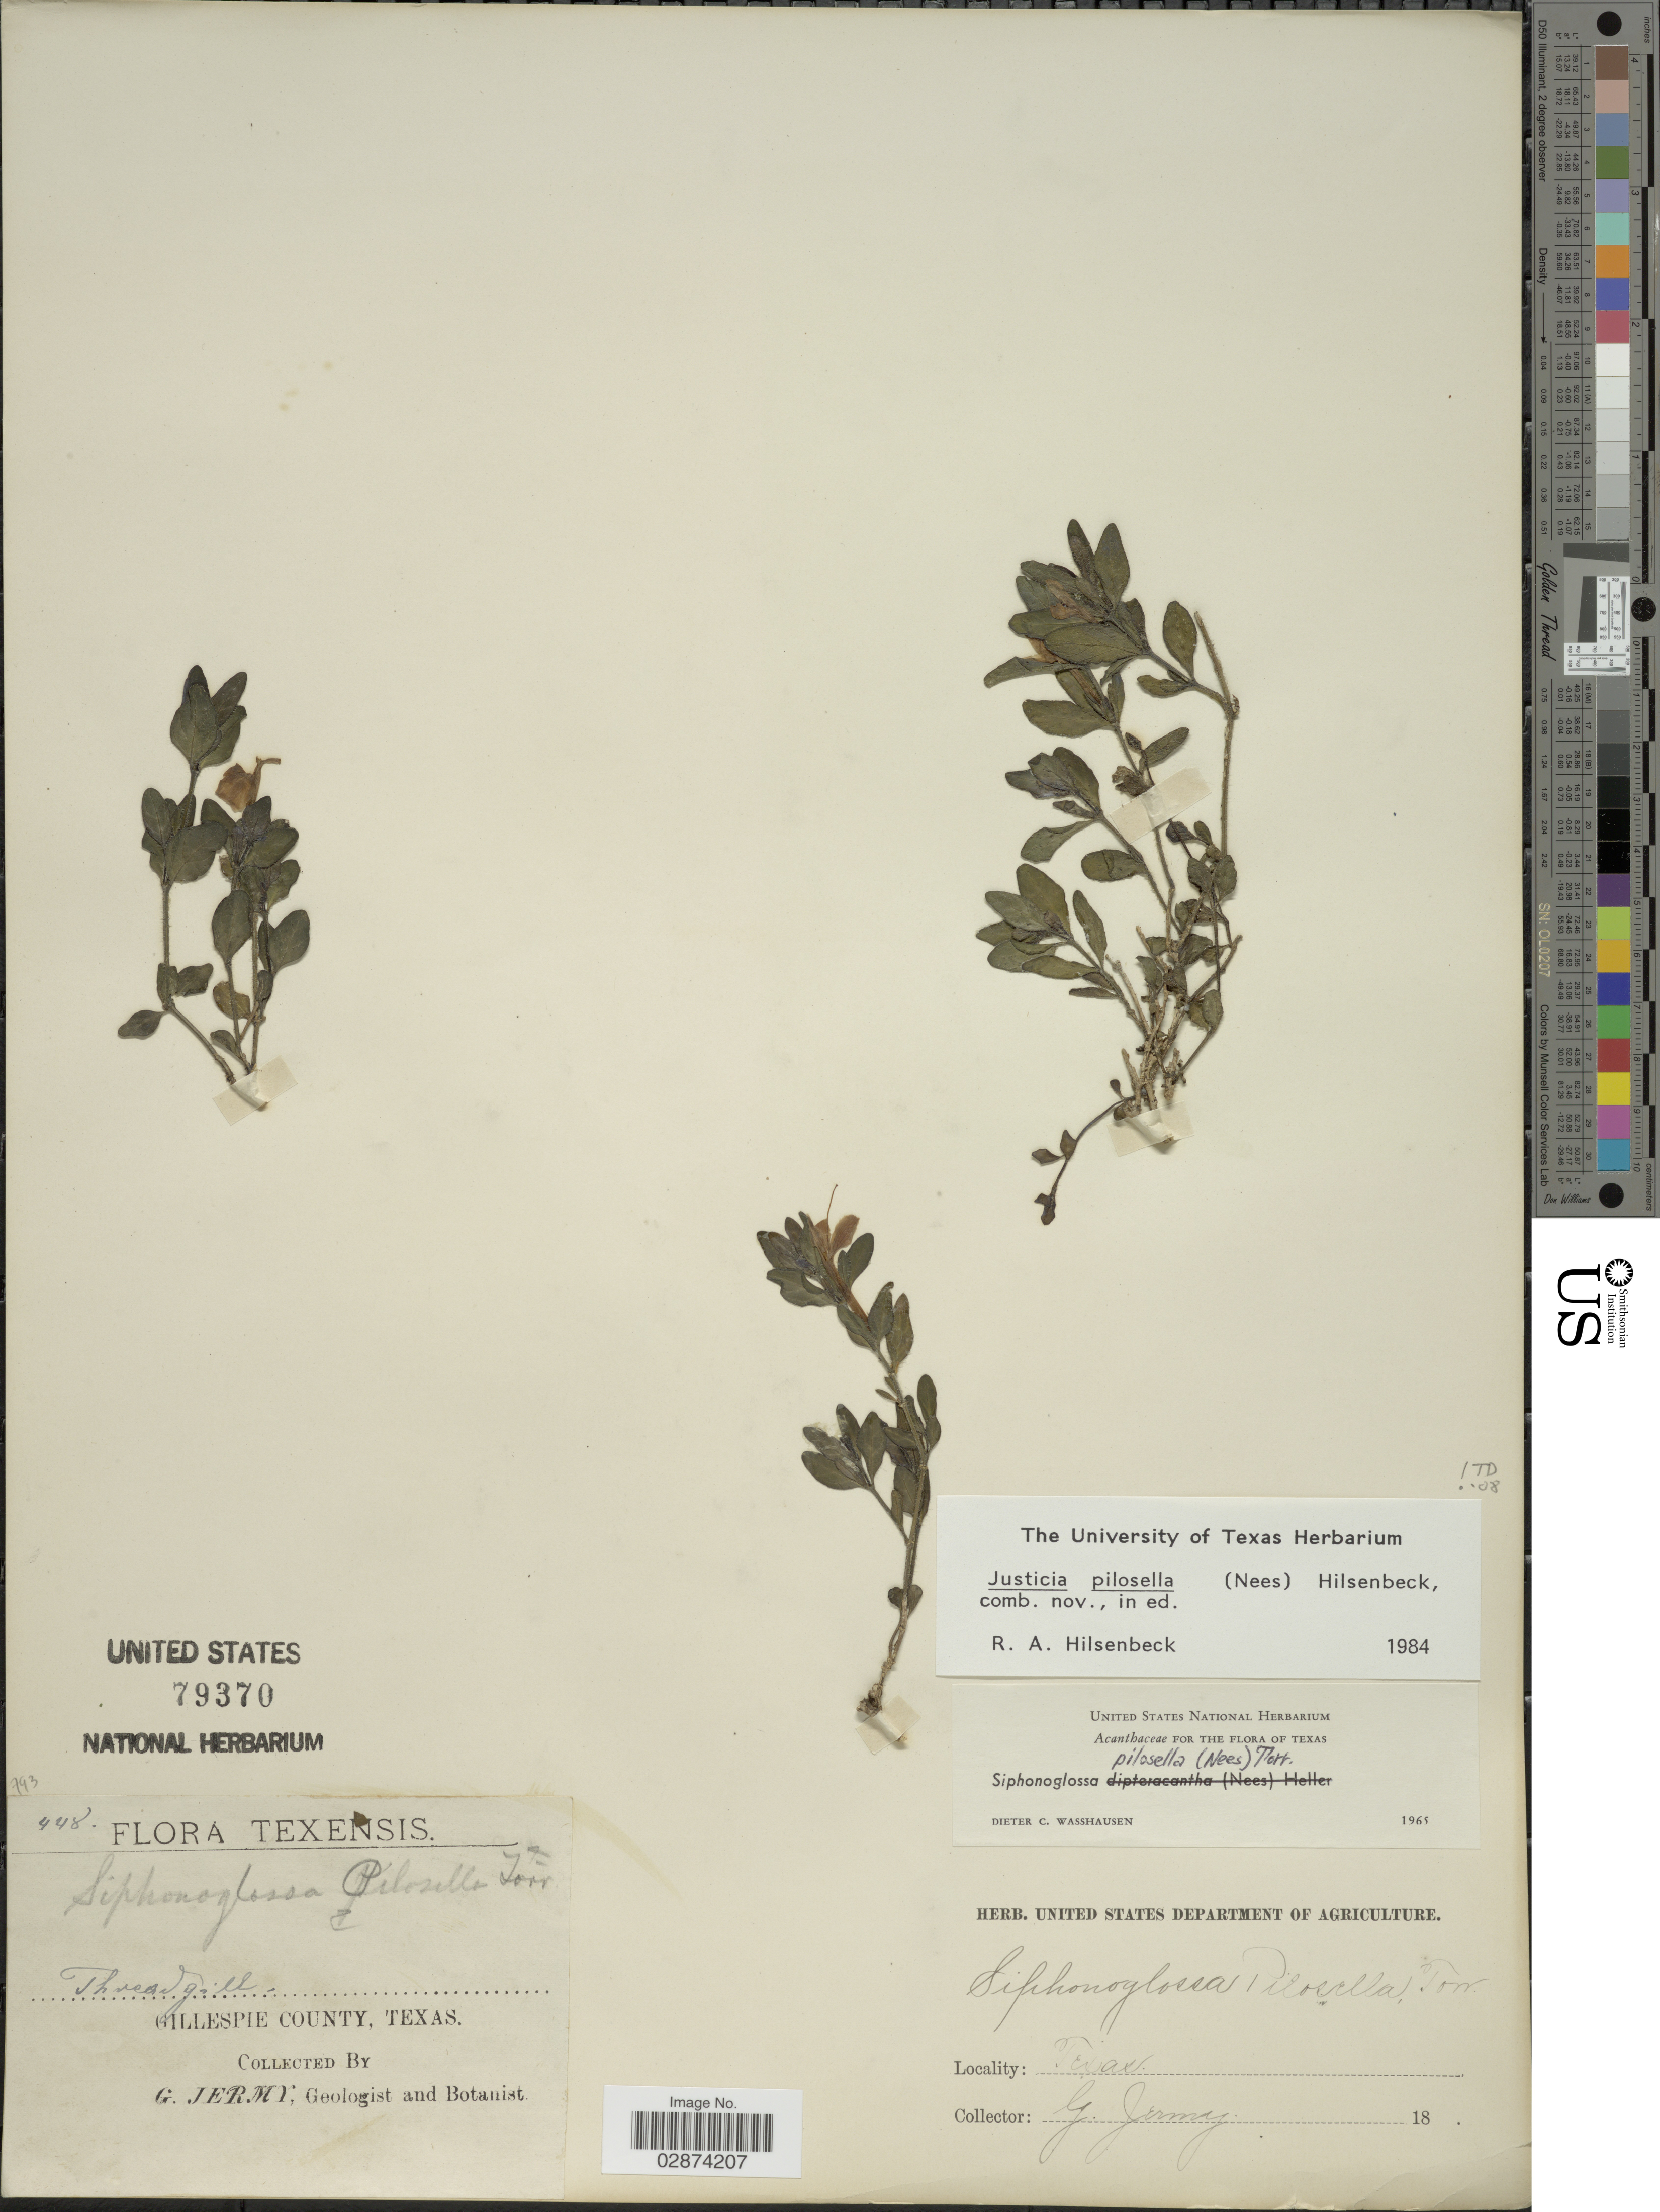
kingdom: Plantae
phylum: Tracheophyta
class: Magnoliopsida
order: Lamiales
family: Acanthaceae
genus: Justicia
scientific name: Justicia pilosella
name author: (Nees) Hilsenb.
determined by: Fisher, Amanda, (LOB), California State University, Long Beach (UNITED STATES)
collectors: G. Jermy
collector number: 448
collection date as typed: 18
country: United States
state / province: Texas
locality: Threadgill. Gillespie County.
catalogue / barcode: US 79370